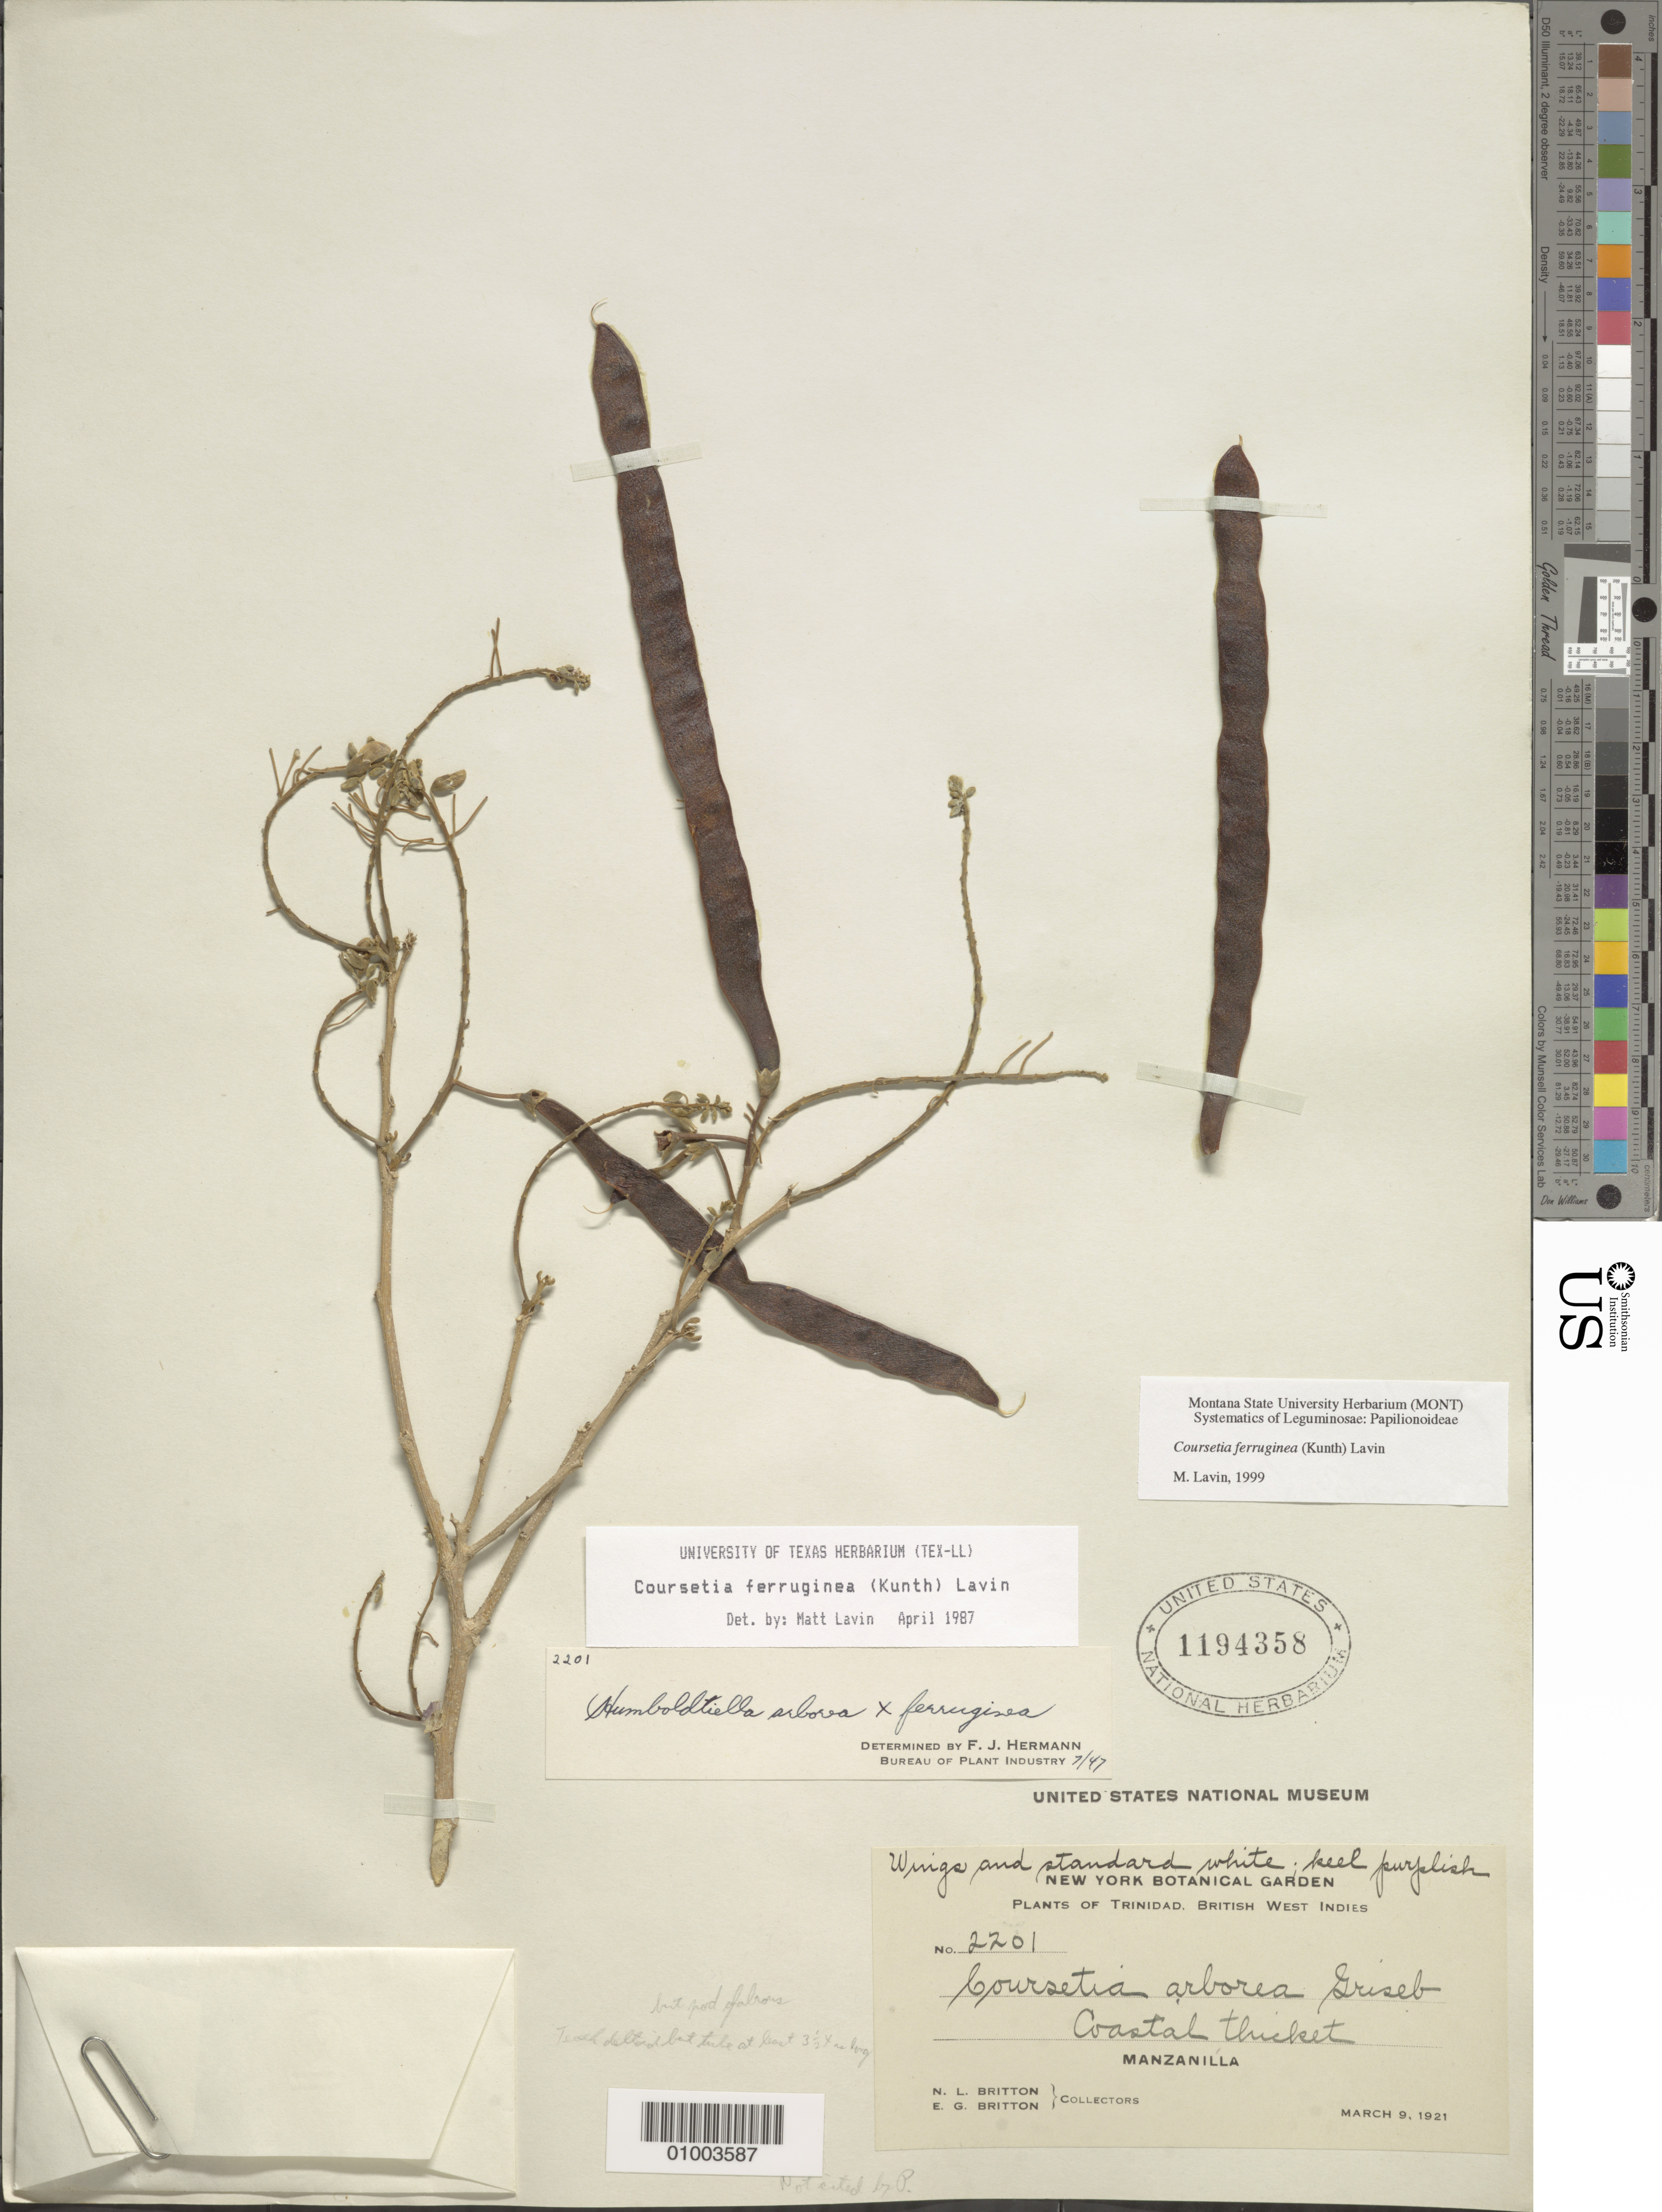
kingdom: Plantae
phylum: Tracheophyta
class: Magnoliopsida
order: Fabales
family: Fabaceae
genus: Coursetia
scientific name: Coursetia ferruginea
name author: (Kunth) Lavin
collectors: N. Britton & E. G. Britton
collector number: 2201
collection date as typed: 09 Mar 1921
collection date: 1921-03-09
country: Trinidad and Tobago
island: Trinidad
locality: Coastal Thicket. Manzanilla. Wings and standard white; keel purplish.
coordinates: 0 N, 0 E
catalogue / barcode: US 1194358